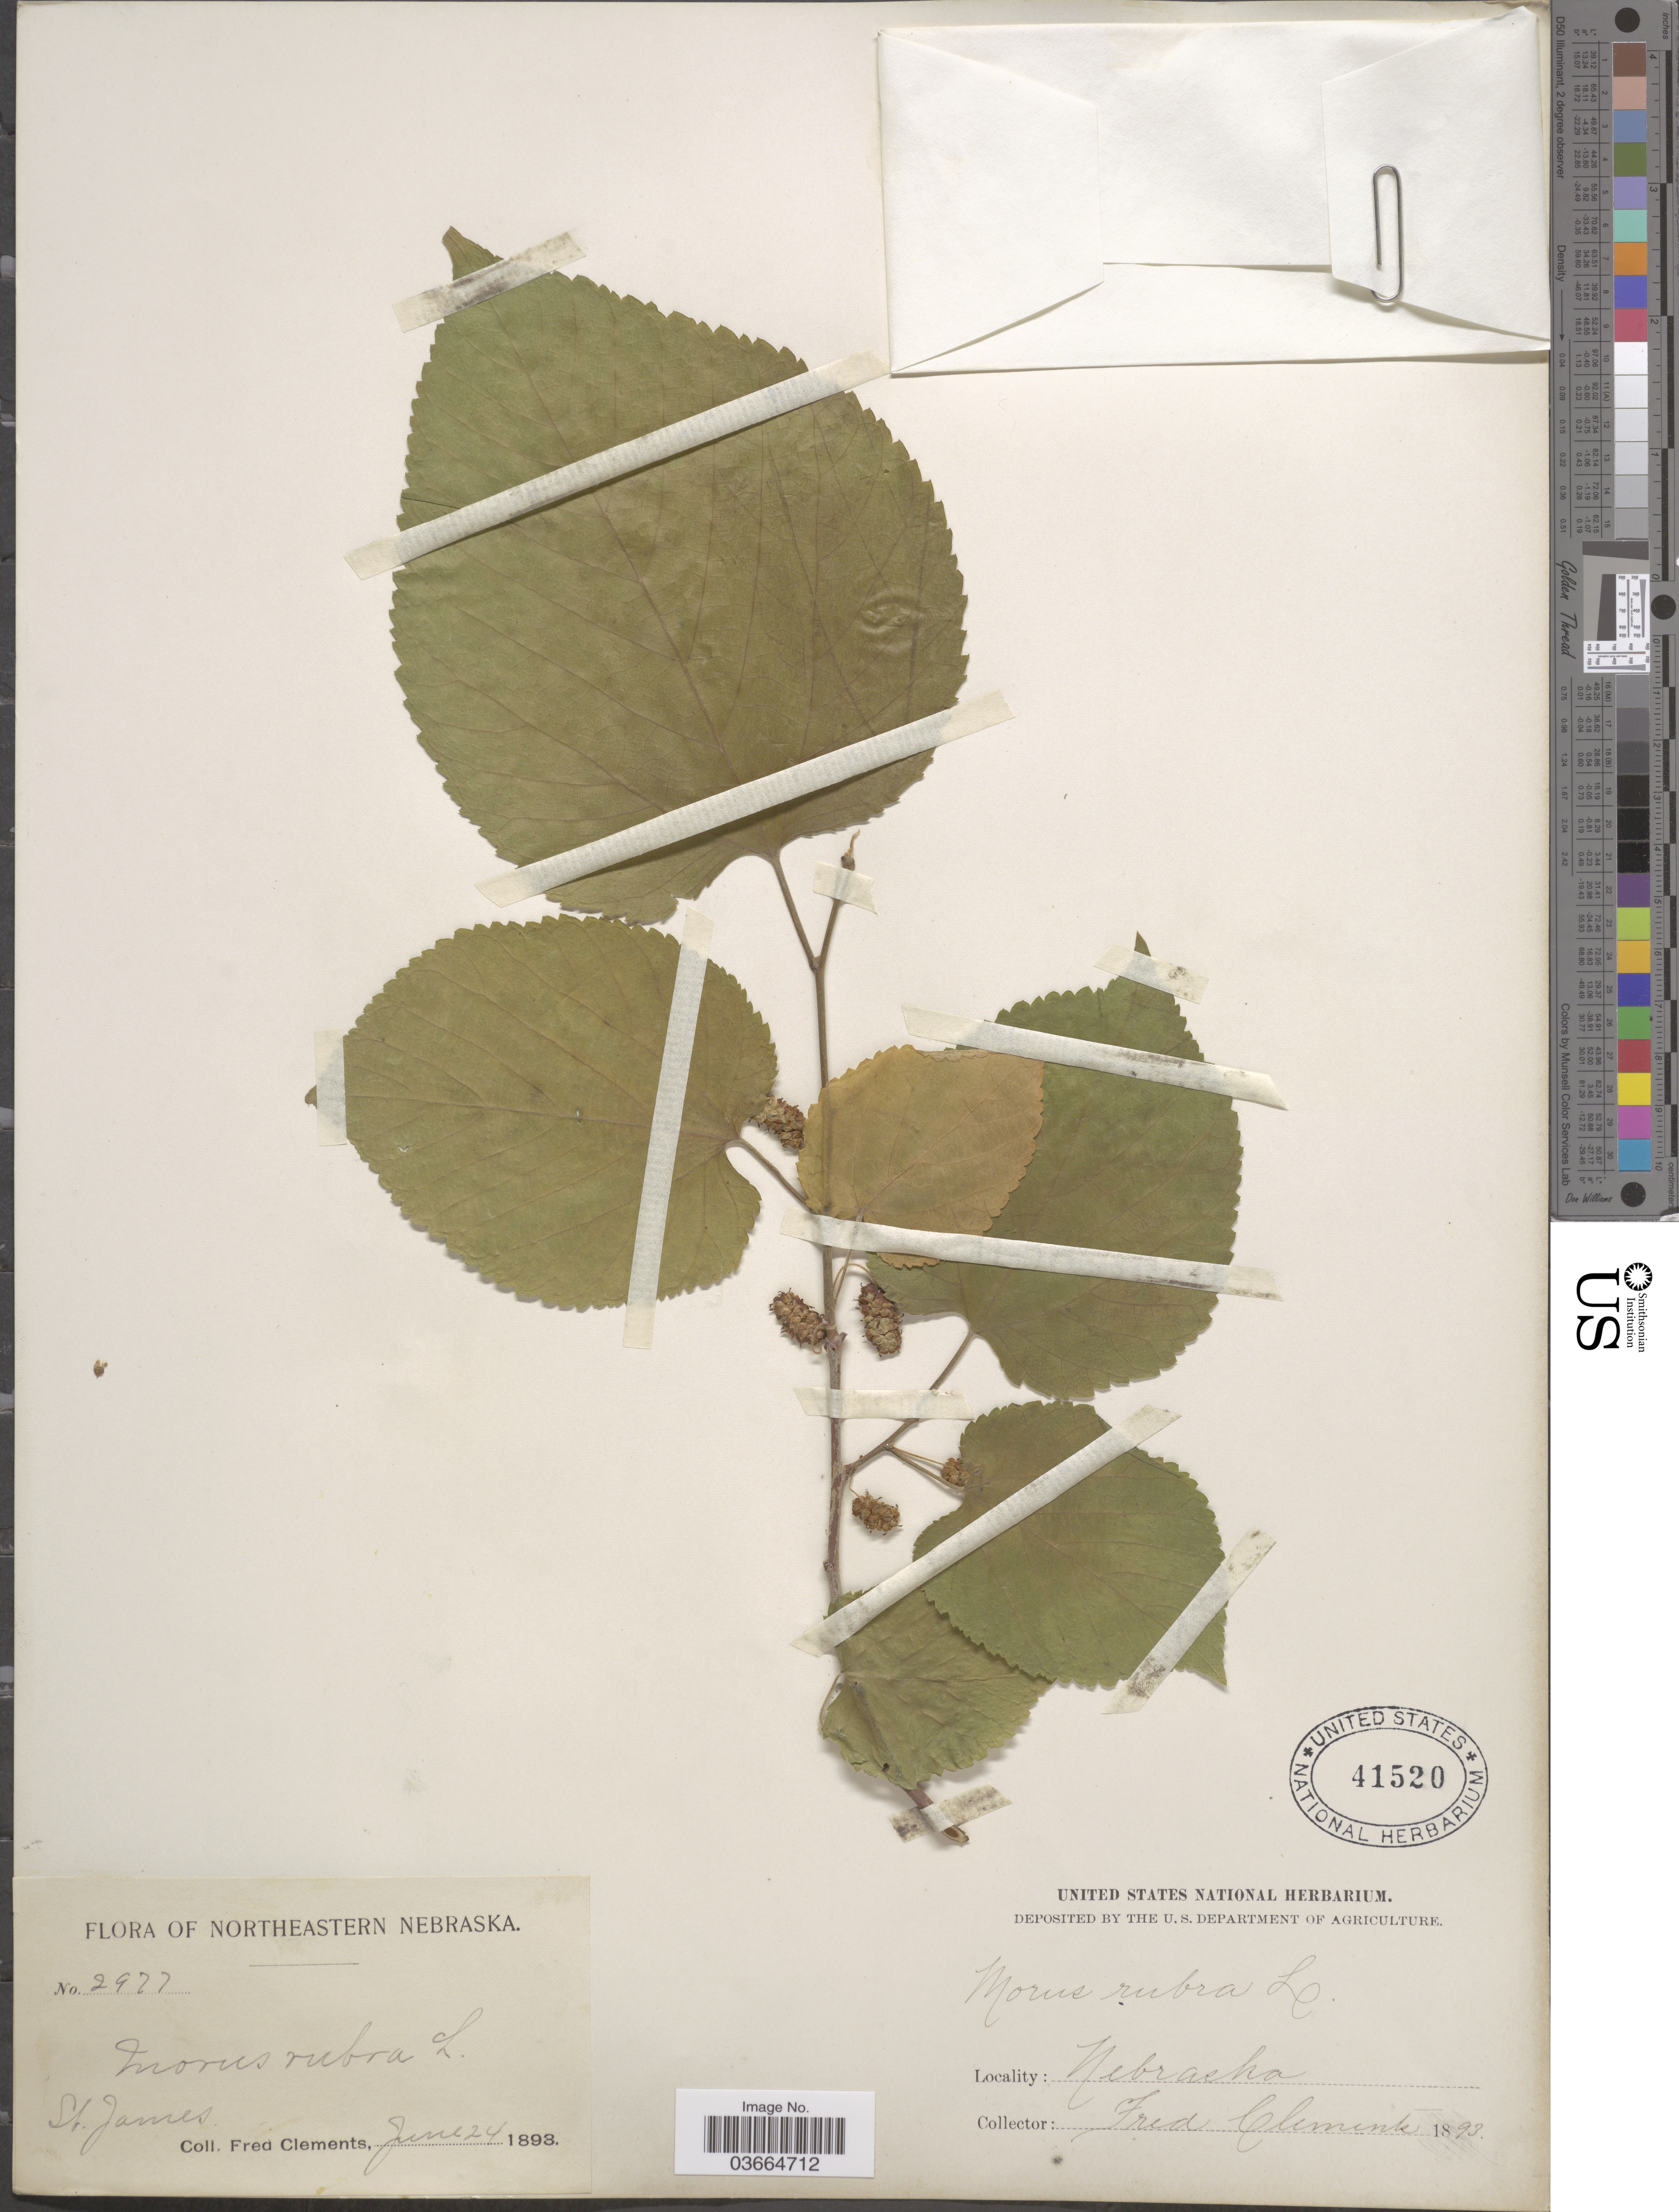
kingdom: Plantae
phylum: Tracheophyta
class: Magnoliopsida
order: Rosales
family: Moraceae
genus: Morus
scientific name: Morus rubra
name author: L.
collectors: F. Clements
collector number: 2977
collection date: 1893-06-24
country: United States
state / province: Nebraska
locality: Northeastern Nebraska. St. James.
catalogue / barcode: US 41520